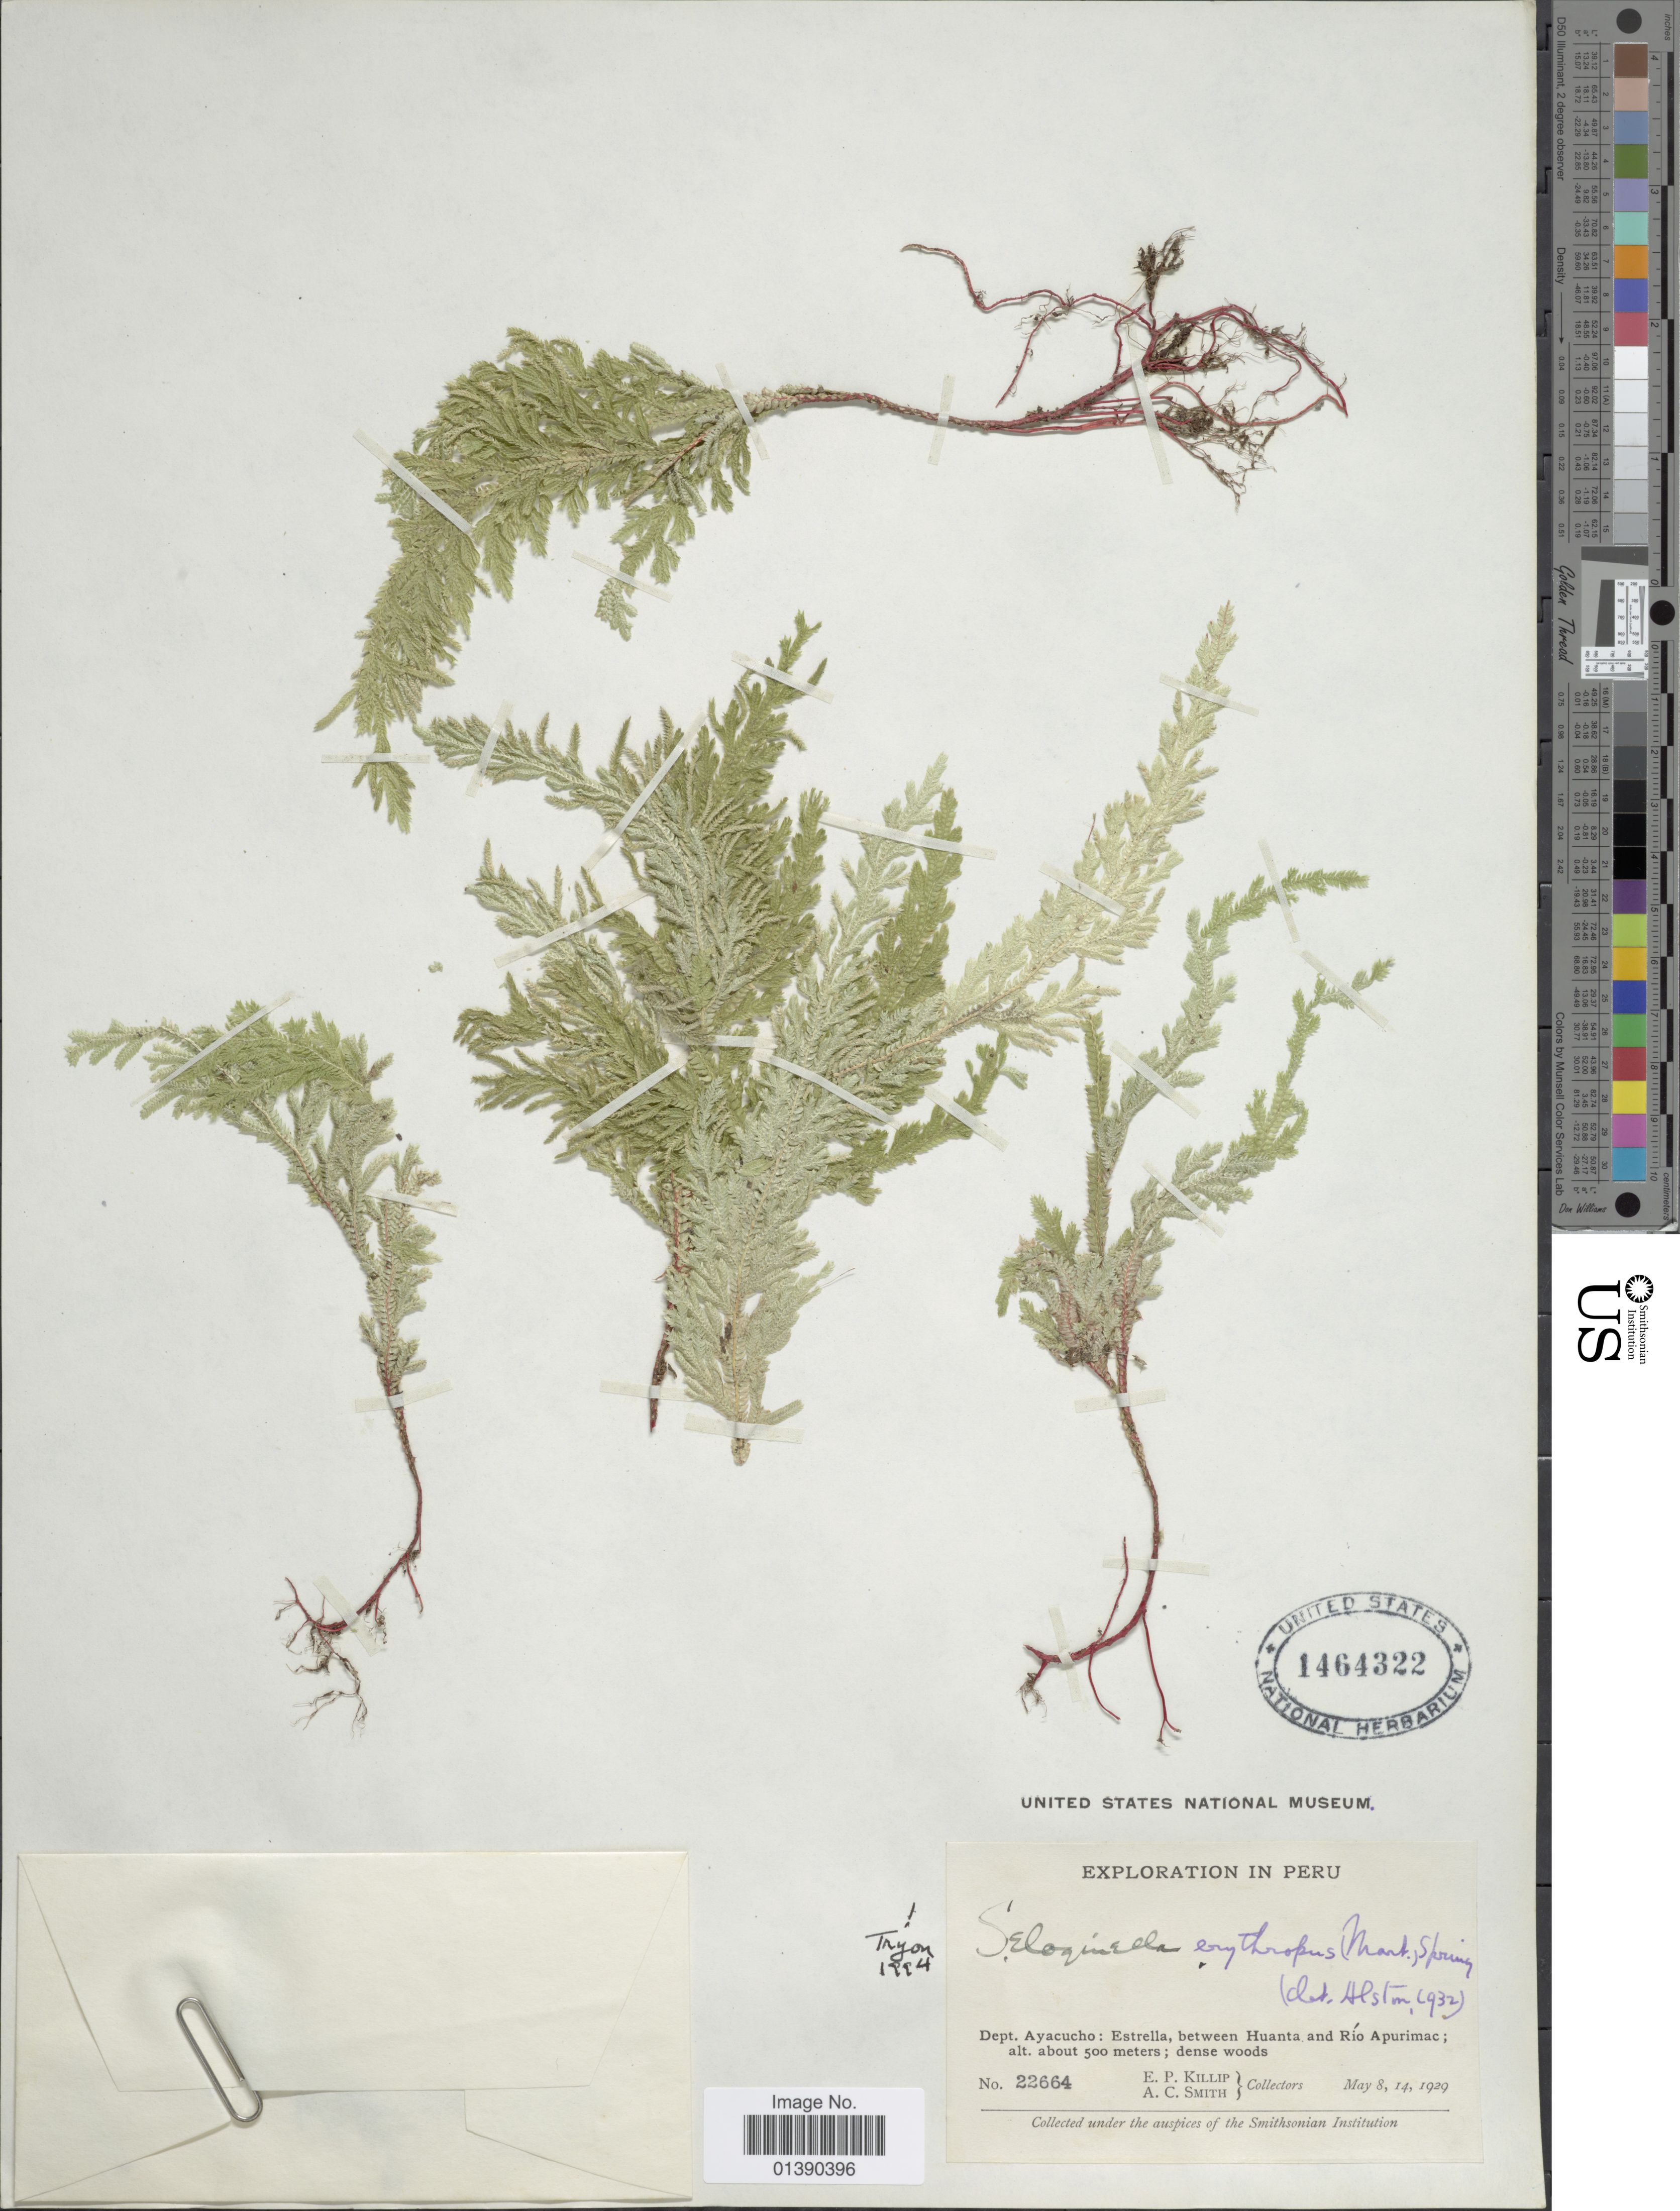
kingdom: Plantae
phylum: Tracheophyta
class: Lycopodiopsida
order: Selaginellales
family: Selaginellaceae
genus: Selaginella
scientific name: Selaginella erythropus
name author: (Mart.) Hieron.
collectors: E. P. Killip & A. C. Smith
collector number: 22664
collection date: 1929-05-08/1929-05-14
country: Peru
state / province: Ayacucho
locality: Estrella, between Huanta and Río Apurimac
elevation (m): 500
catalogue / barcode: US 1464322